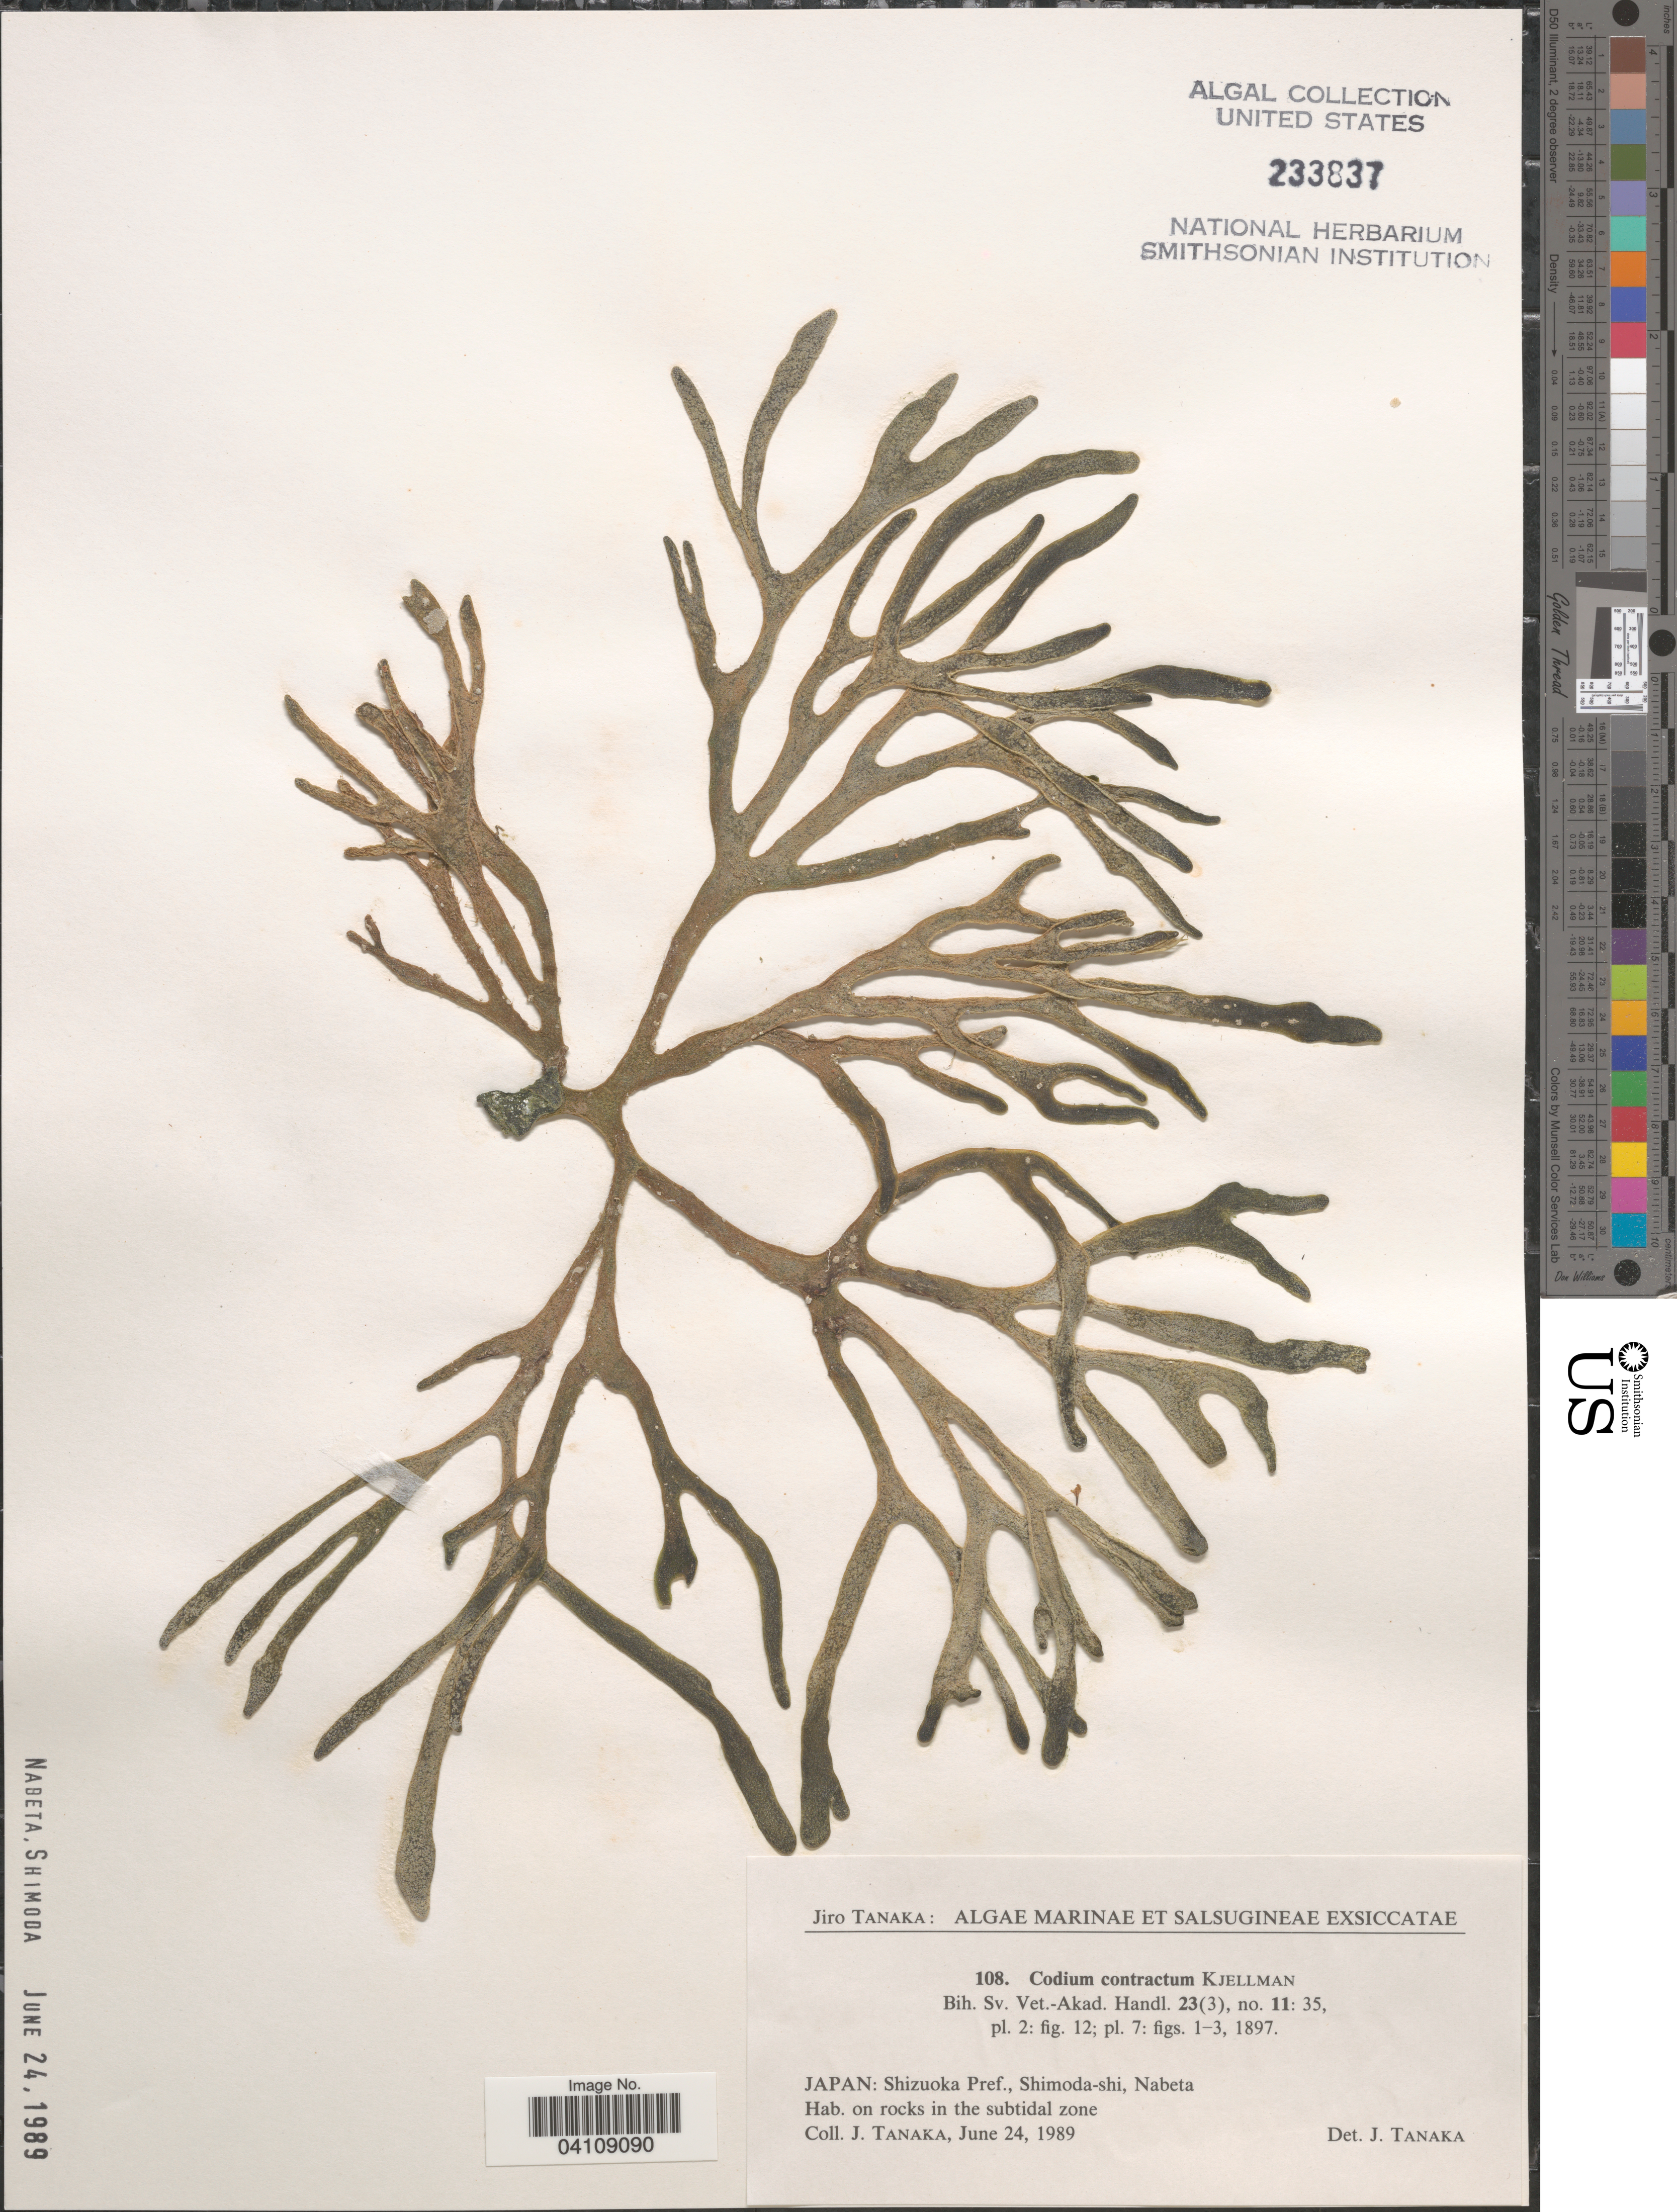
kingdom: Plantae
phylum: Chlorophyta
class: Ulvophyceae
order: Bryopsidales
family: Codiaceae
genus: Codium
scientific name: Codium contractum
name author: Kjellm.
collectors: J. Tanaka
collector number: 108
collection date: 1989-06-24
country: Japan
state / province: Sizuoka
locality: Shizuoka Pref., Shimoda-shi, Nabeta.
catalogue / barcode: US 233837